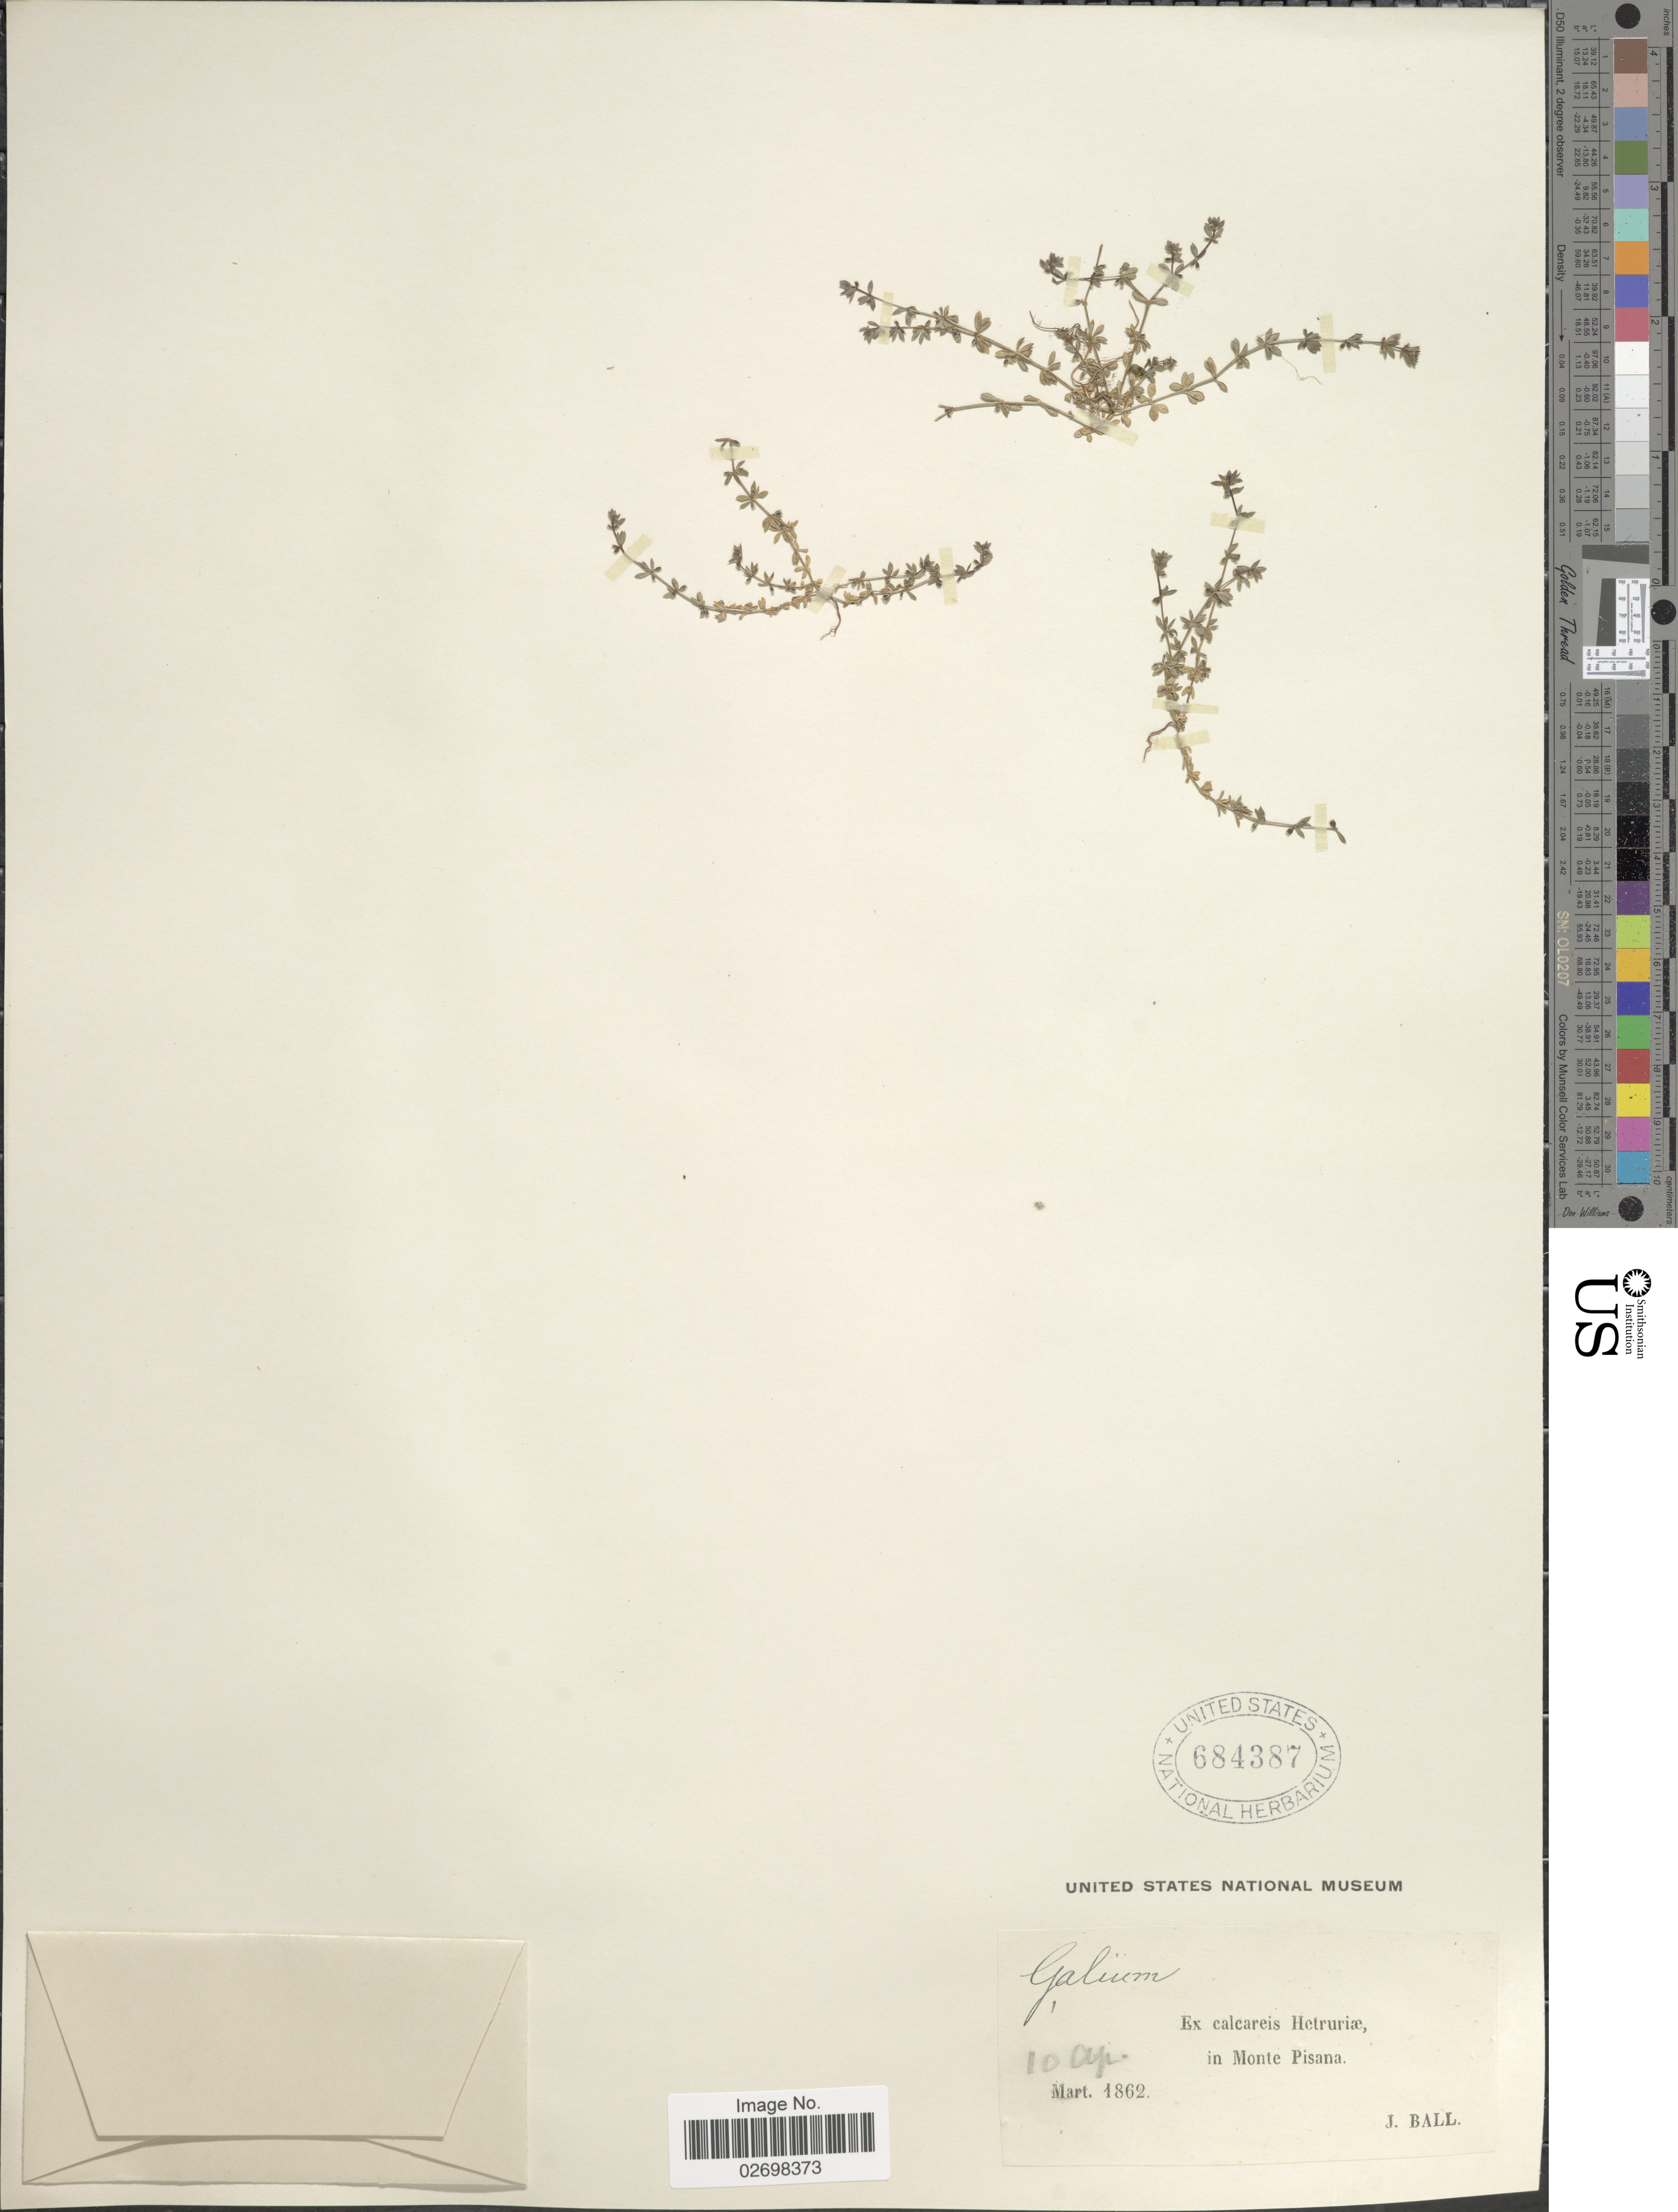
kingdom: Plantae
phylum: Tracheophyta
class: Magnoliopsida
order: Gentianales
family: Rubiaceae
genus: Galium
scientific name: Galium sp.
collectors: J. Ball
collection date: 1862-04-10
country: Italy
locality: Calcareis Hetruriæ, in Monte Pisana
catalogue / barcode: US 684387